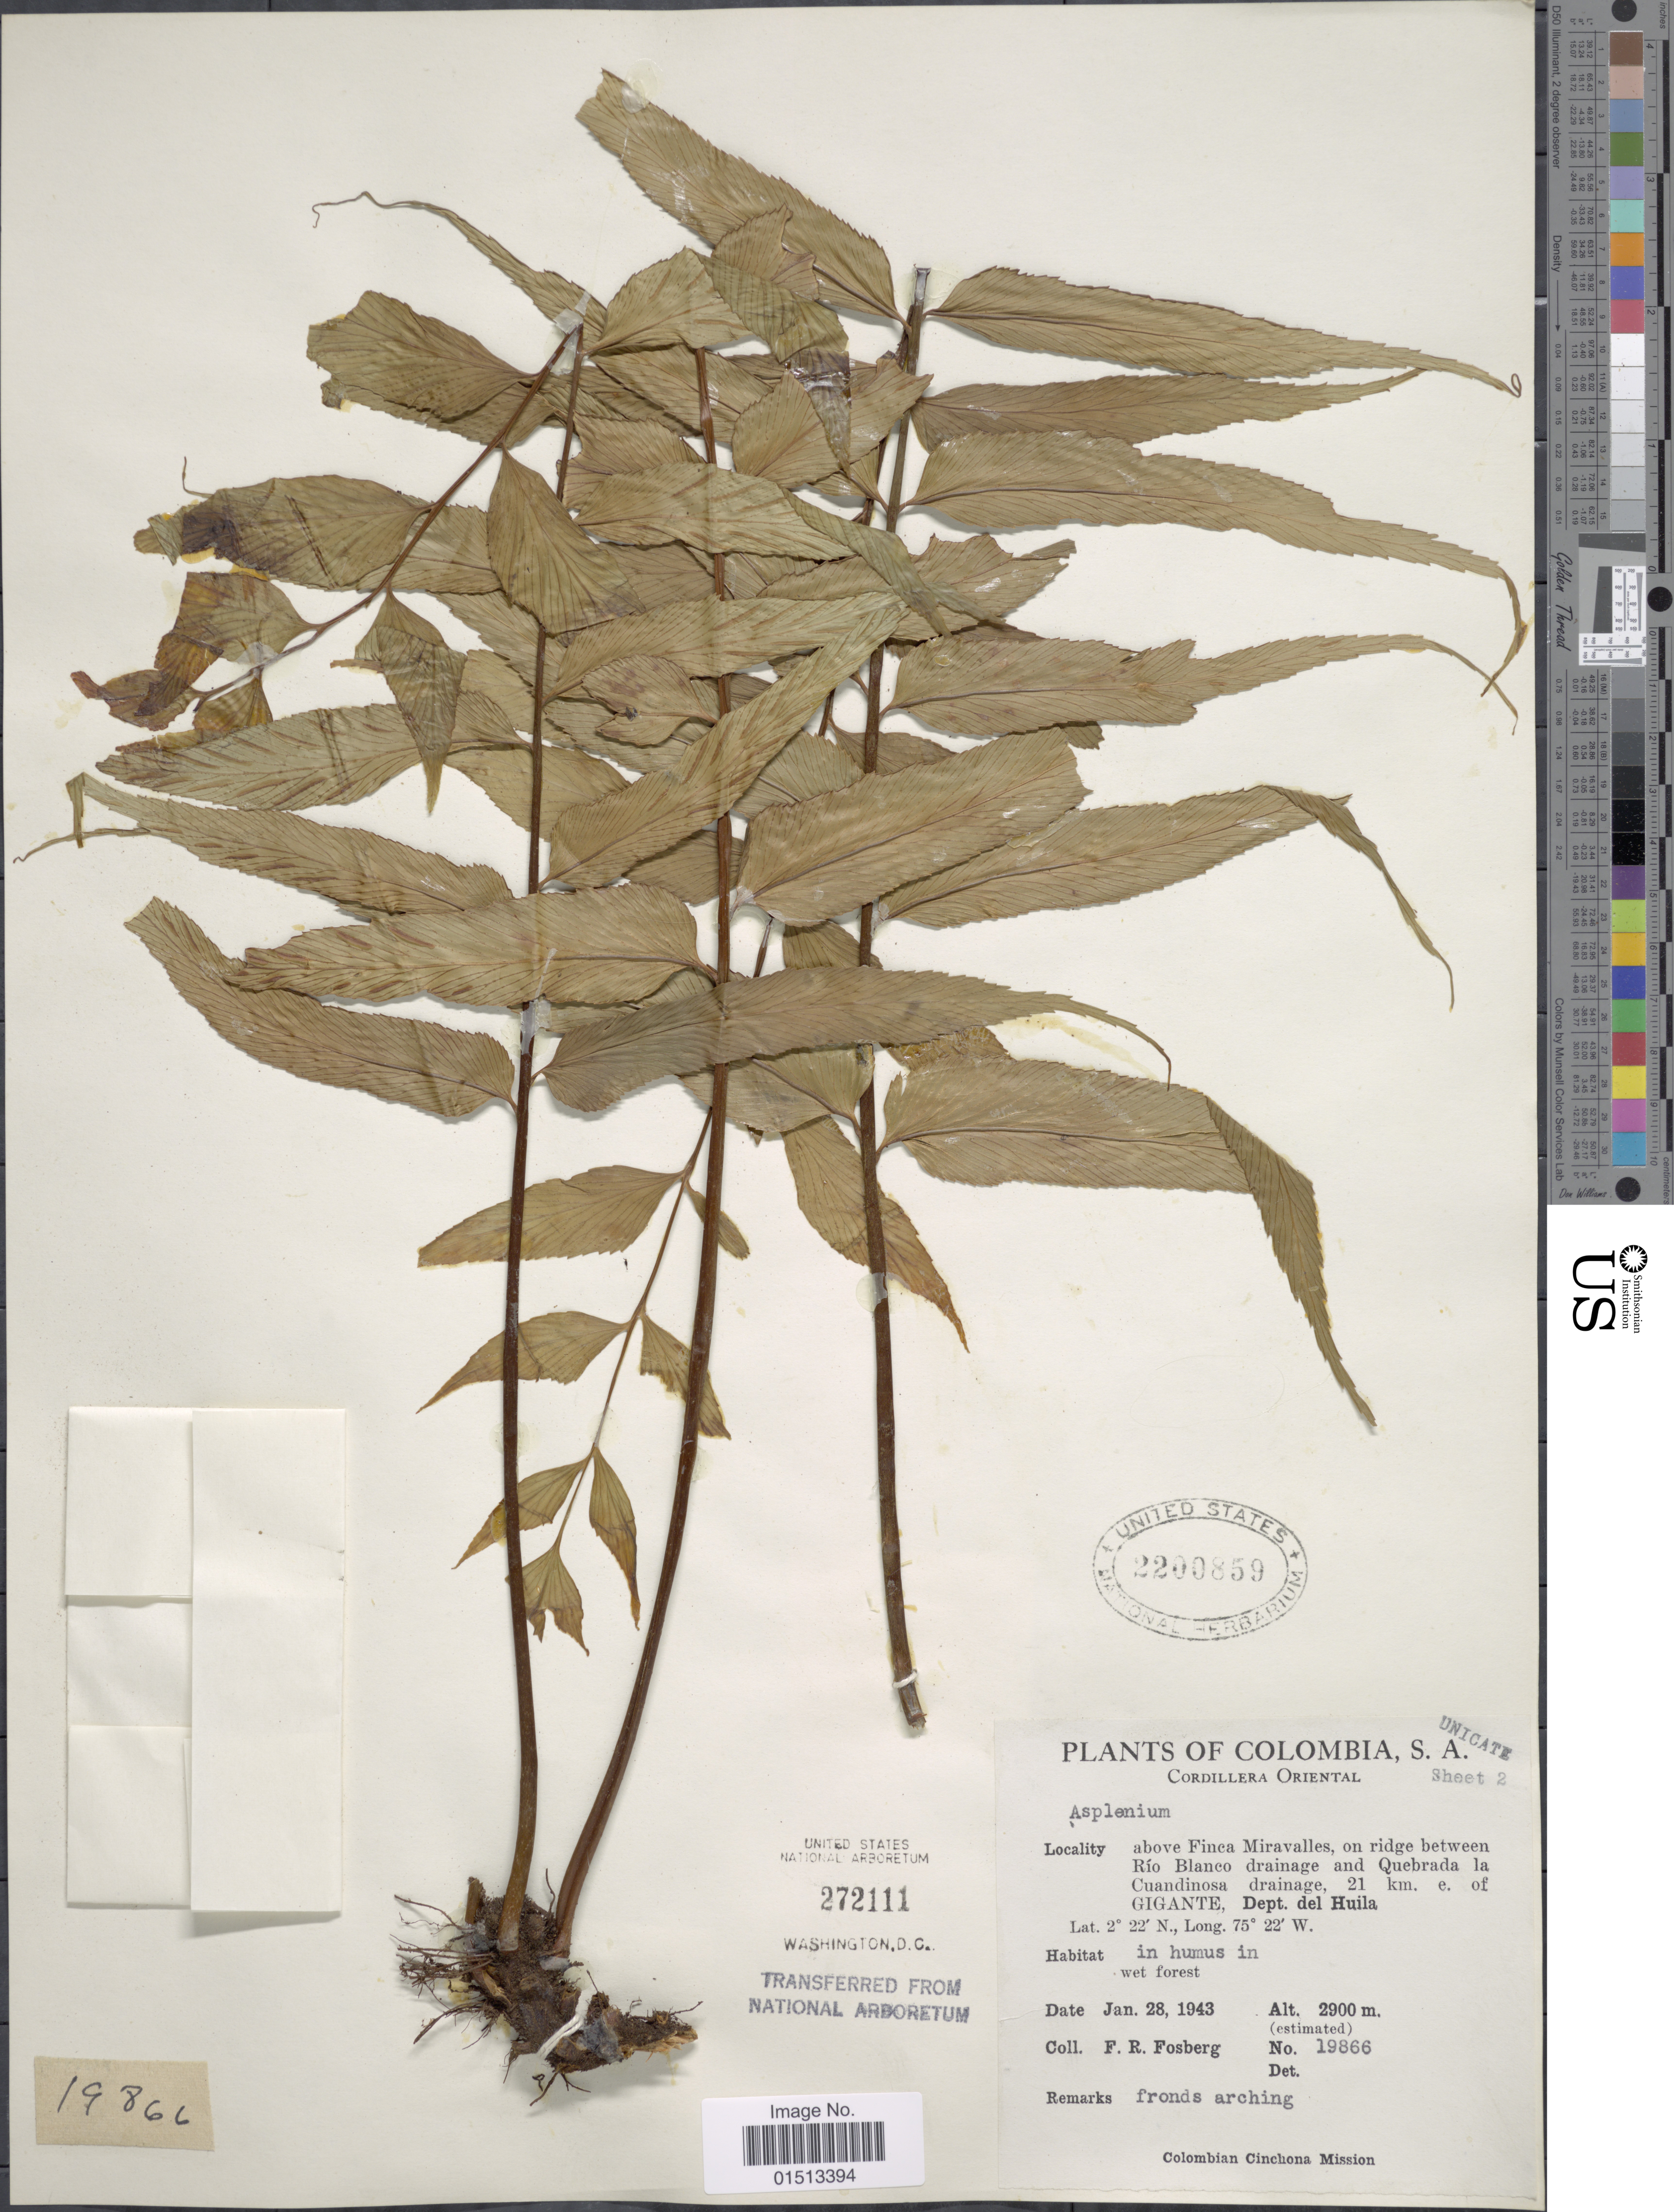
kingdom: Plantae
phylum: Tracheophyta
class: Polypodiopsida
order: Polypodiales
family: Aspleniaceae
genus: Asplenium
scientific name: Asplenium sp.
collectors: F. R. Fosberg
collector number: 19866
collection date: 1943-01-28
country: Colombia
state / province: Huila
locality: Cordillera Oriental, above Finca Miravalles, on ridge between Río Blanco drainage and Quebrada la Cuandinosa drainage, 21 km. e. of Gigante.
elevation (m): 2900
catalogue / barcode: US 2200859